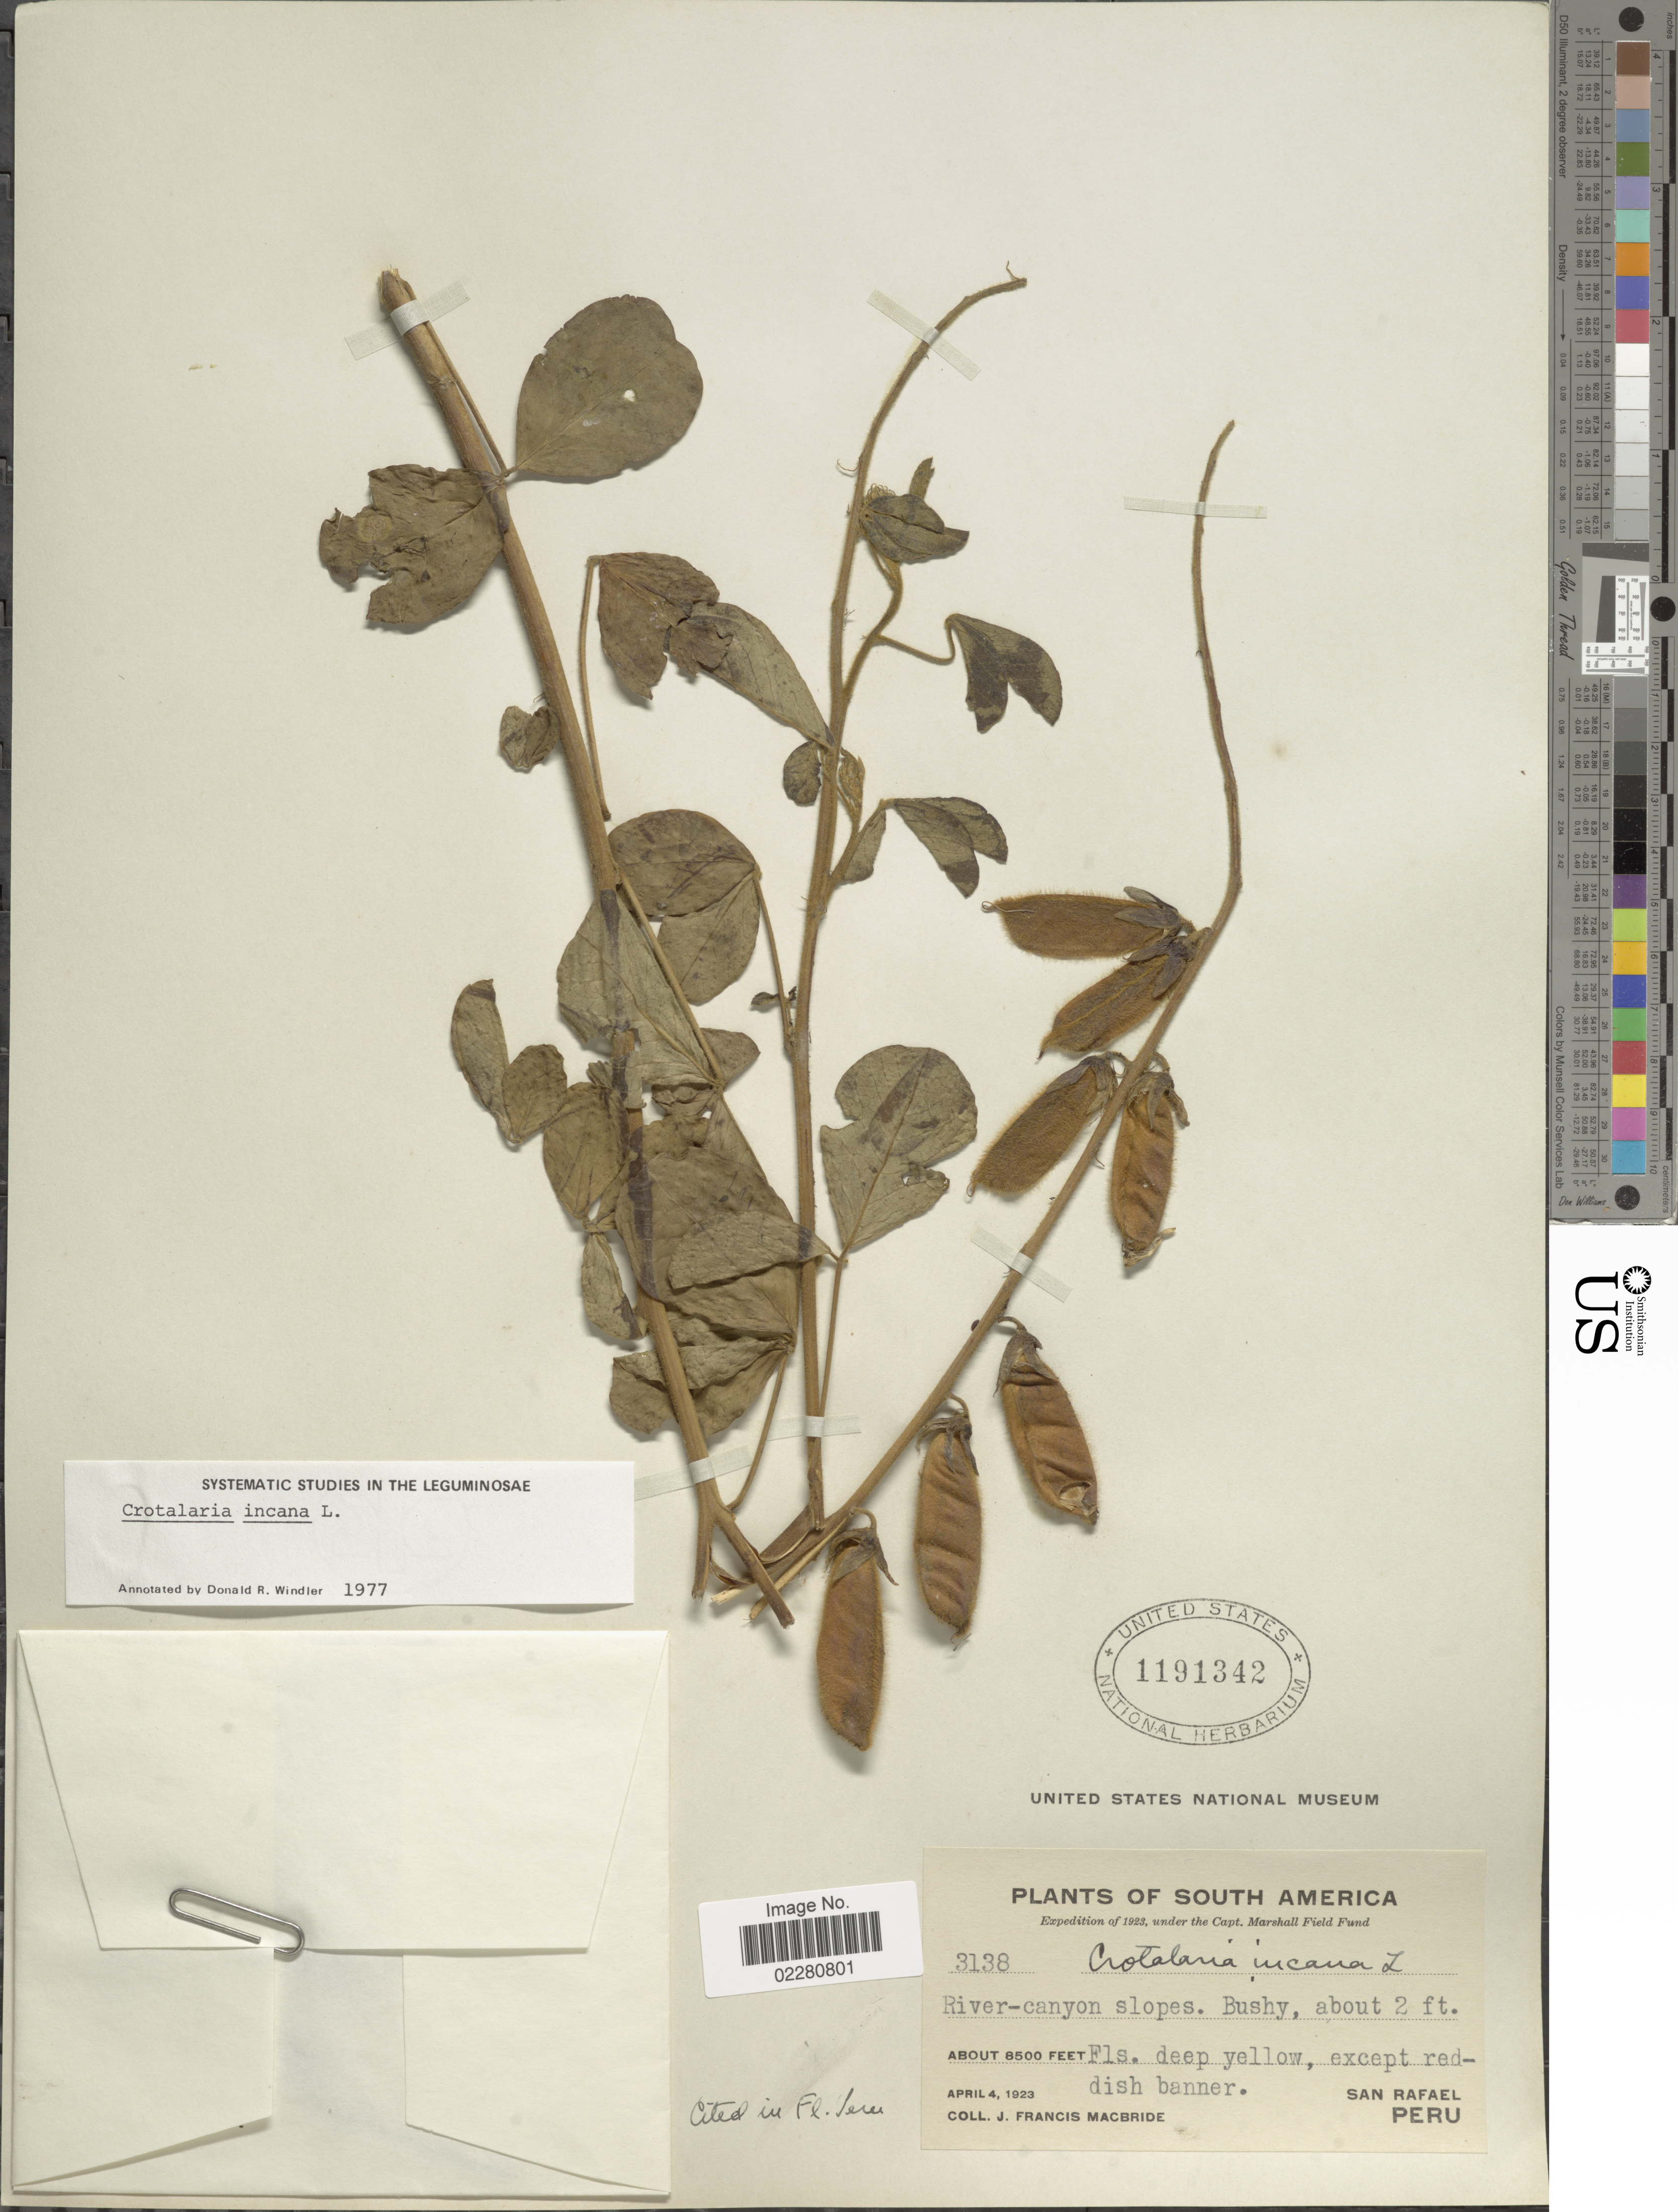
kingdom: Plantae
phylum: Tracheophyta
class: Magnoliopsida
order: Fabales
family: Fabaceae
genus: Crotalaria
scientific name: Crotalaria incana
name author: L.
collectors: J. F. Macbride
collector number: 3138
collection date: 1923-04-04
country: Peru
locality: San Rafael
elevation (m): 1981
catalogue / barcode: US 1191342